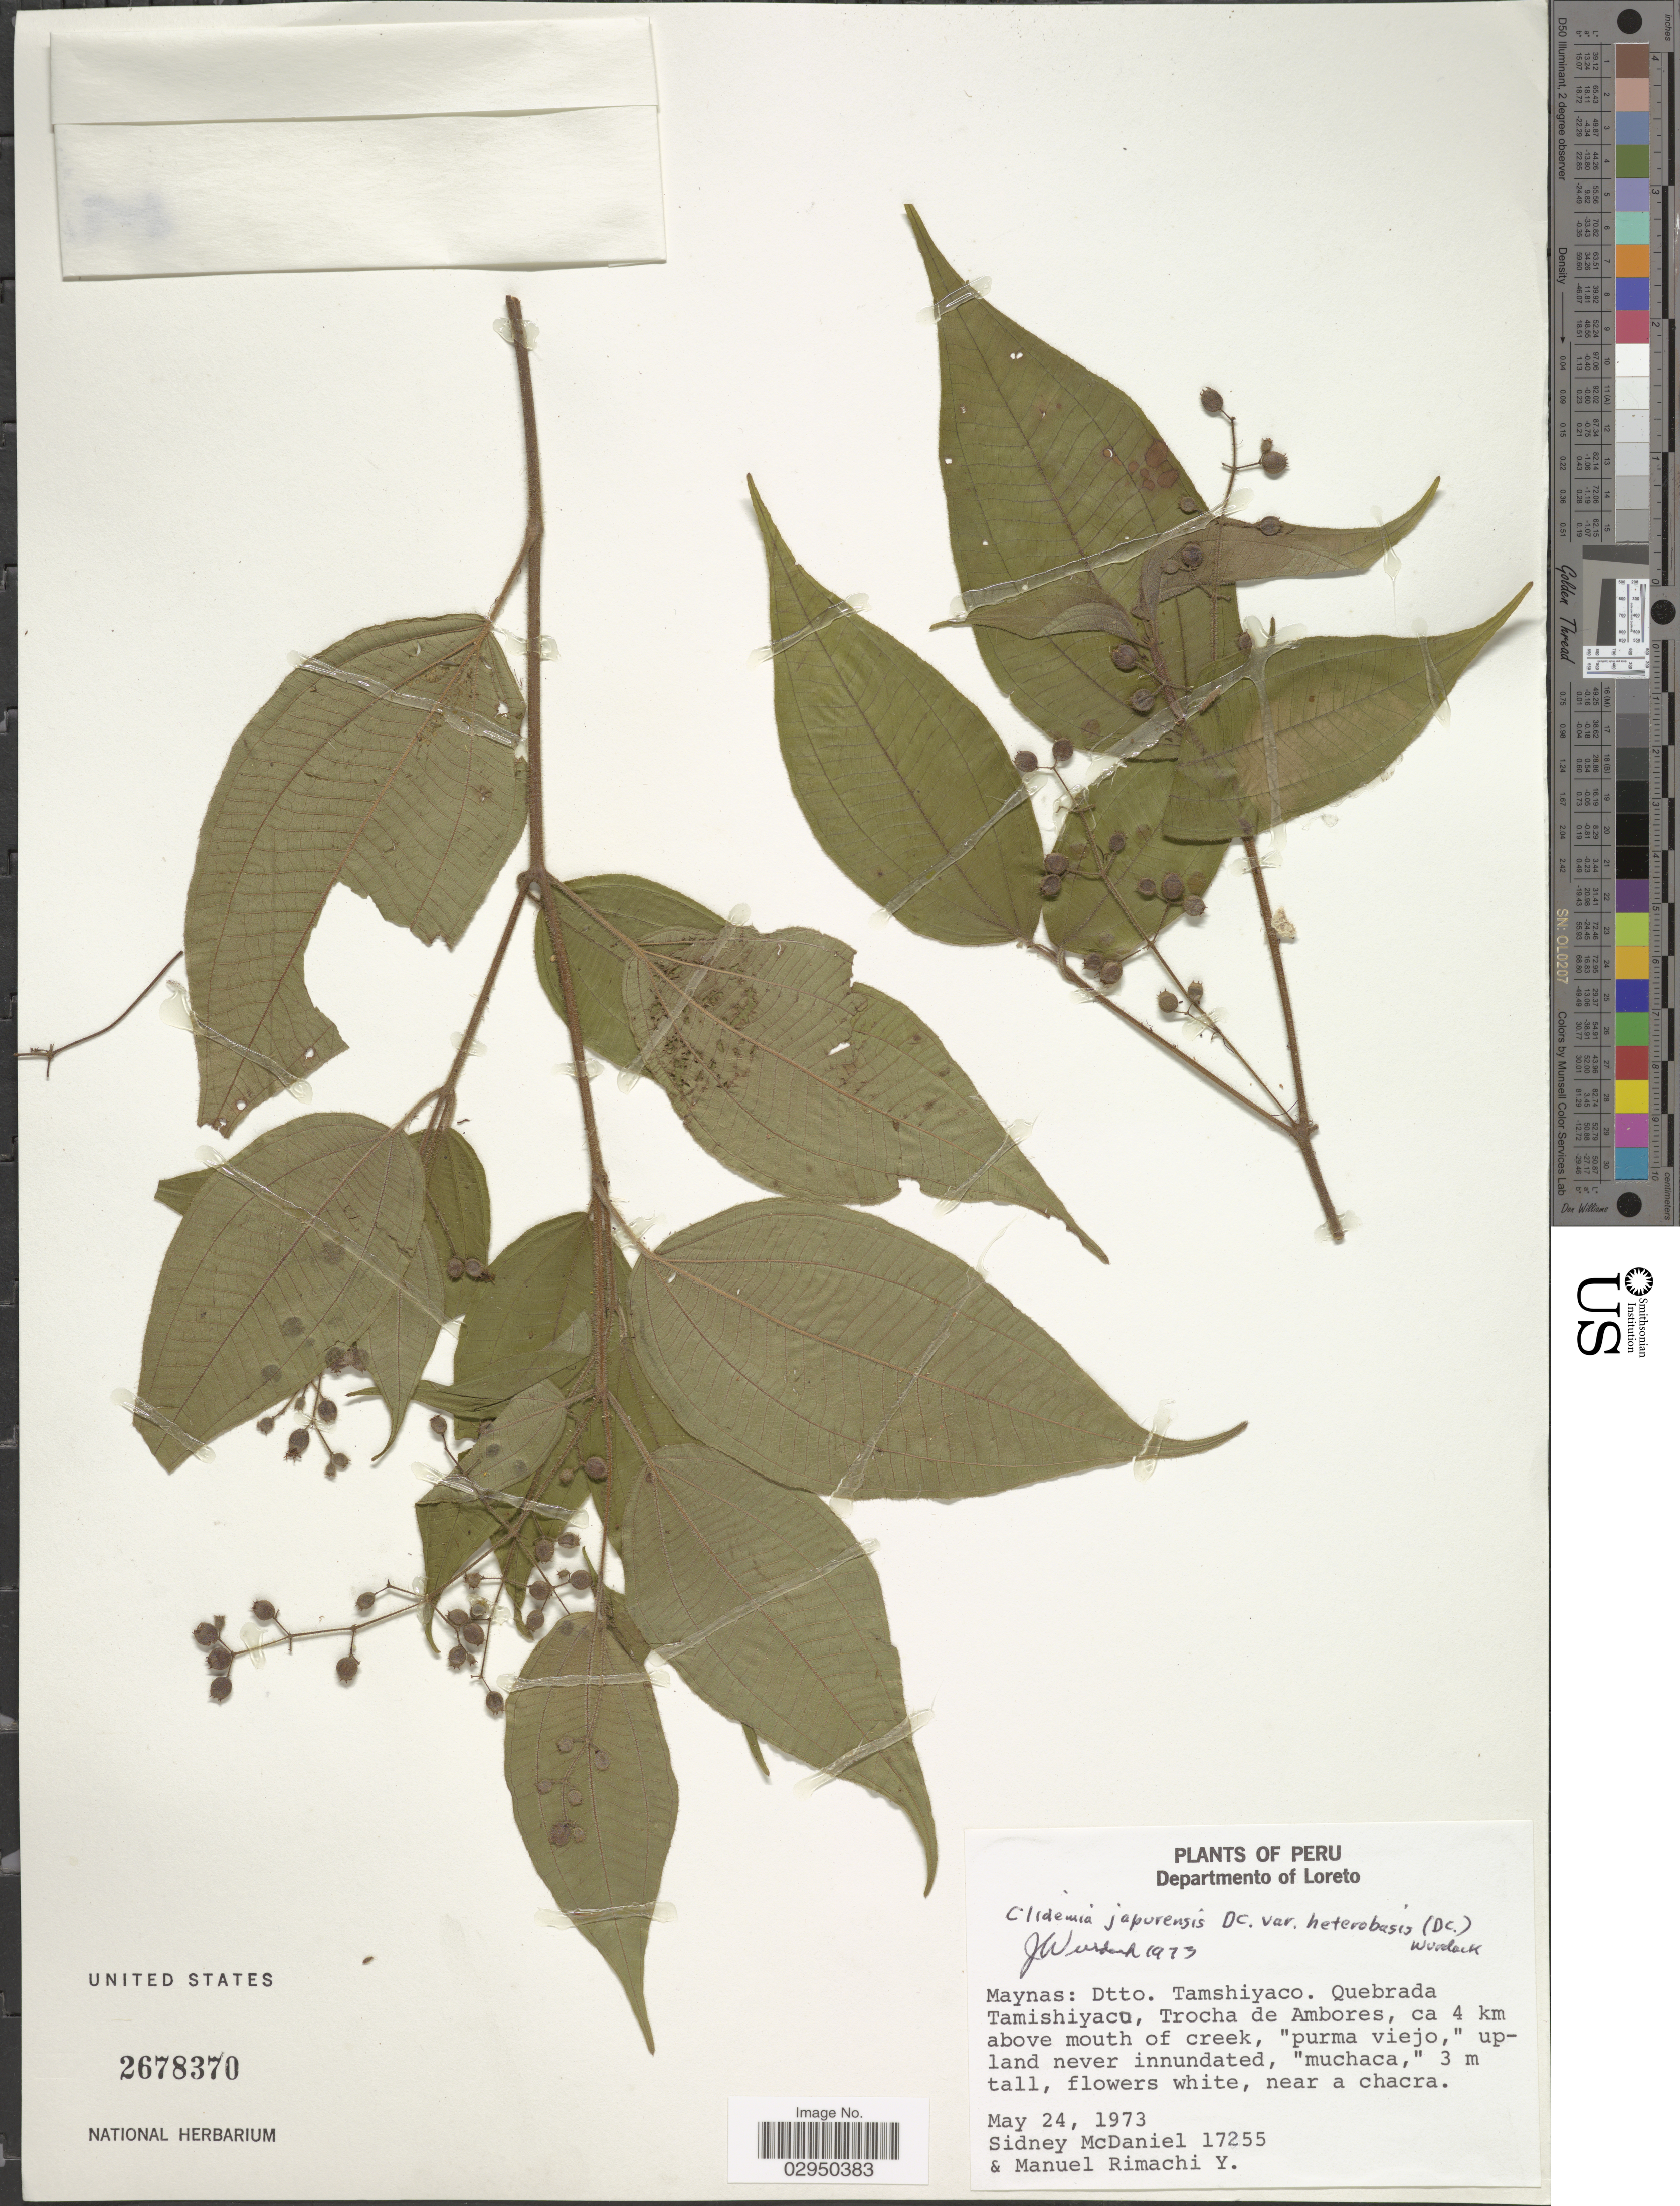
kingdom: Plantae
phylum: Tracheophyta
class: Magnoliopsida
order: Myrtales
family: Melastomataceae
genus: Clidemia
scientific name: Clidemia japurensis var. heterobasis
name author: (DC.) Wurdack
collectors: S. McDaniel & M. Rimachi Y.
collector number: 17255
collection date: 1973-05-24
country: Peru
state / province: Loreto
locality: Departmento of Loreto. Maynas: Dtto. Tamshiyaco. Quebrada Tamshiyaco, Trocha de Ambores, ca 4 km above mouth of creek.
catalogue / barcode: US 2678370